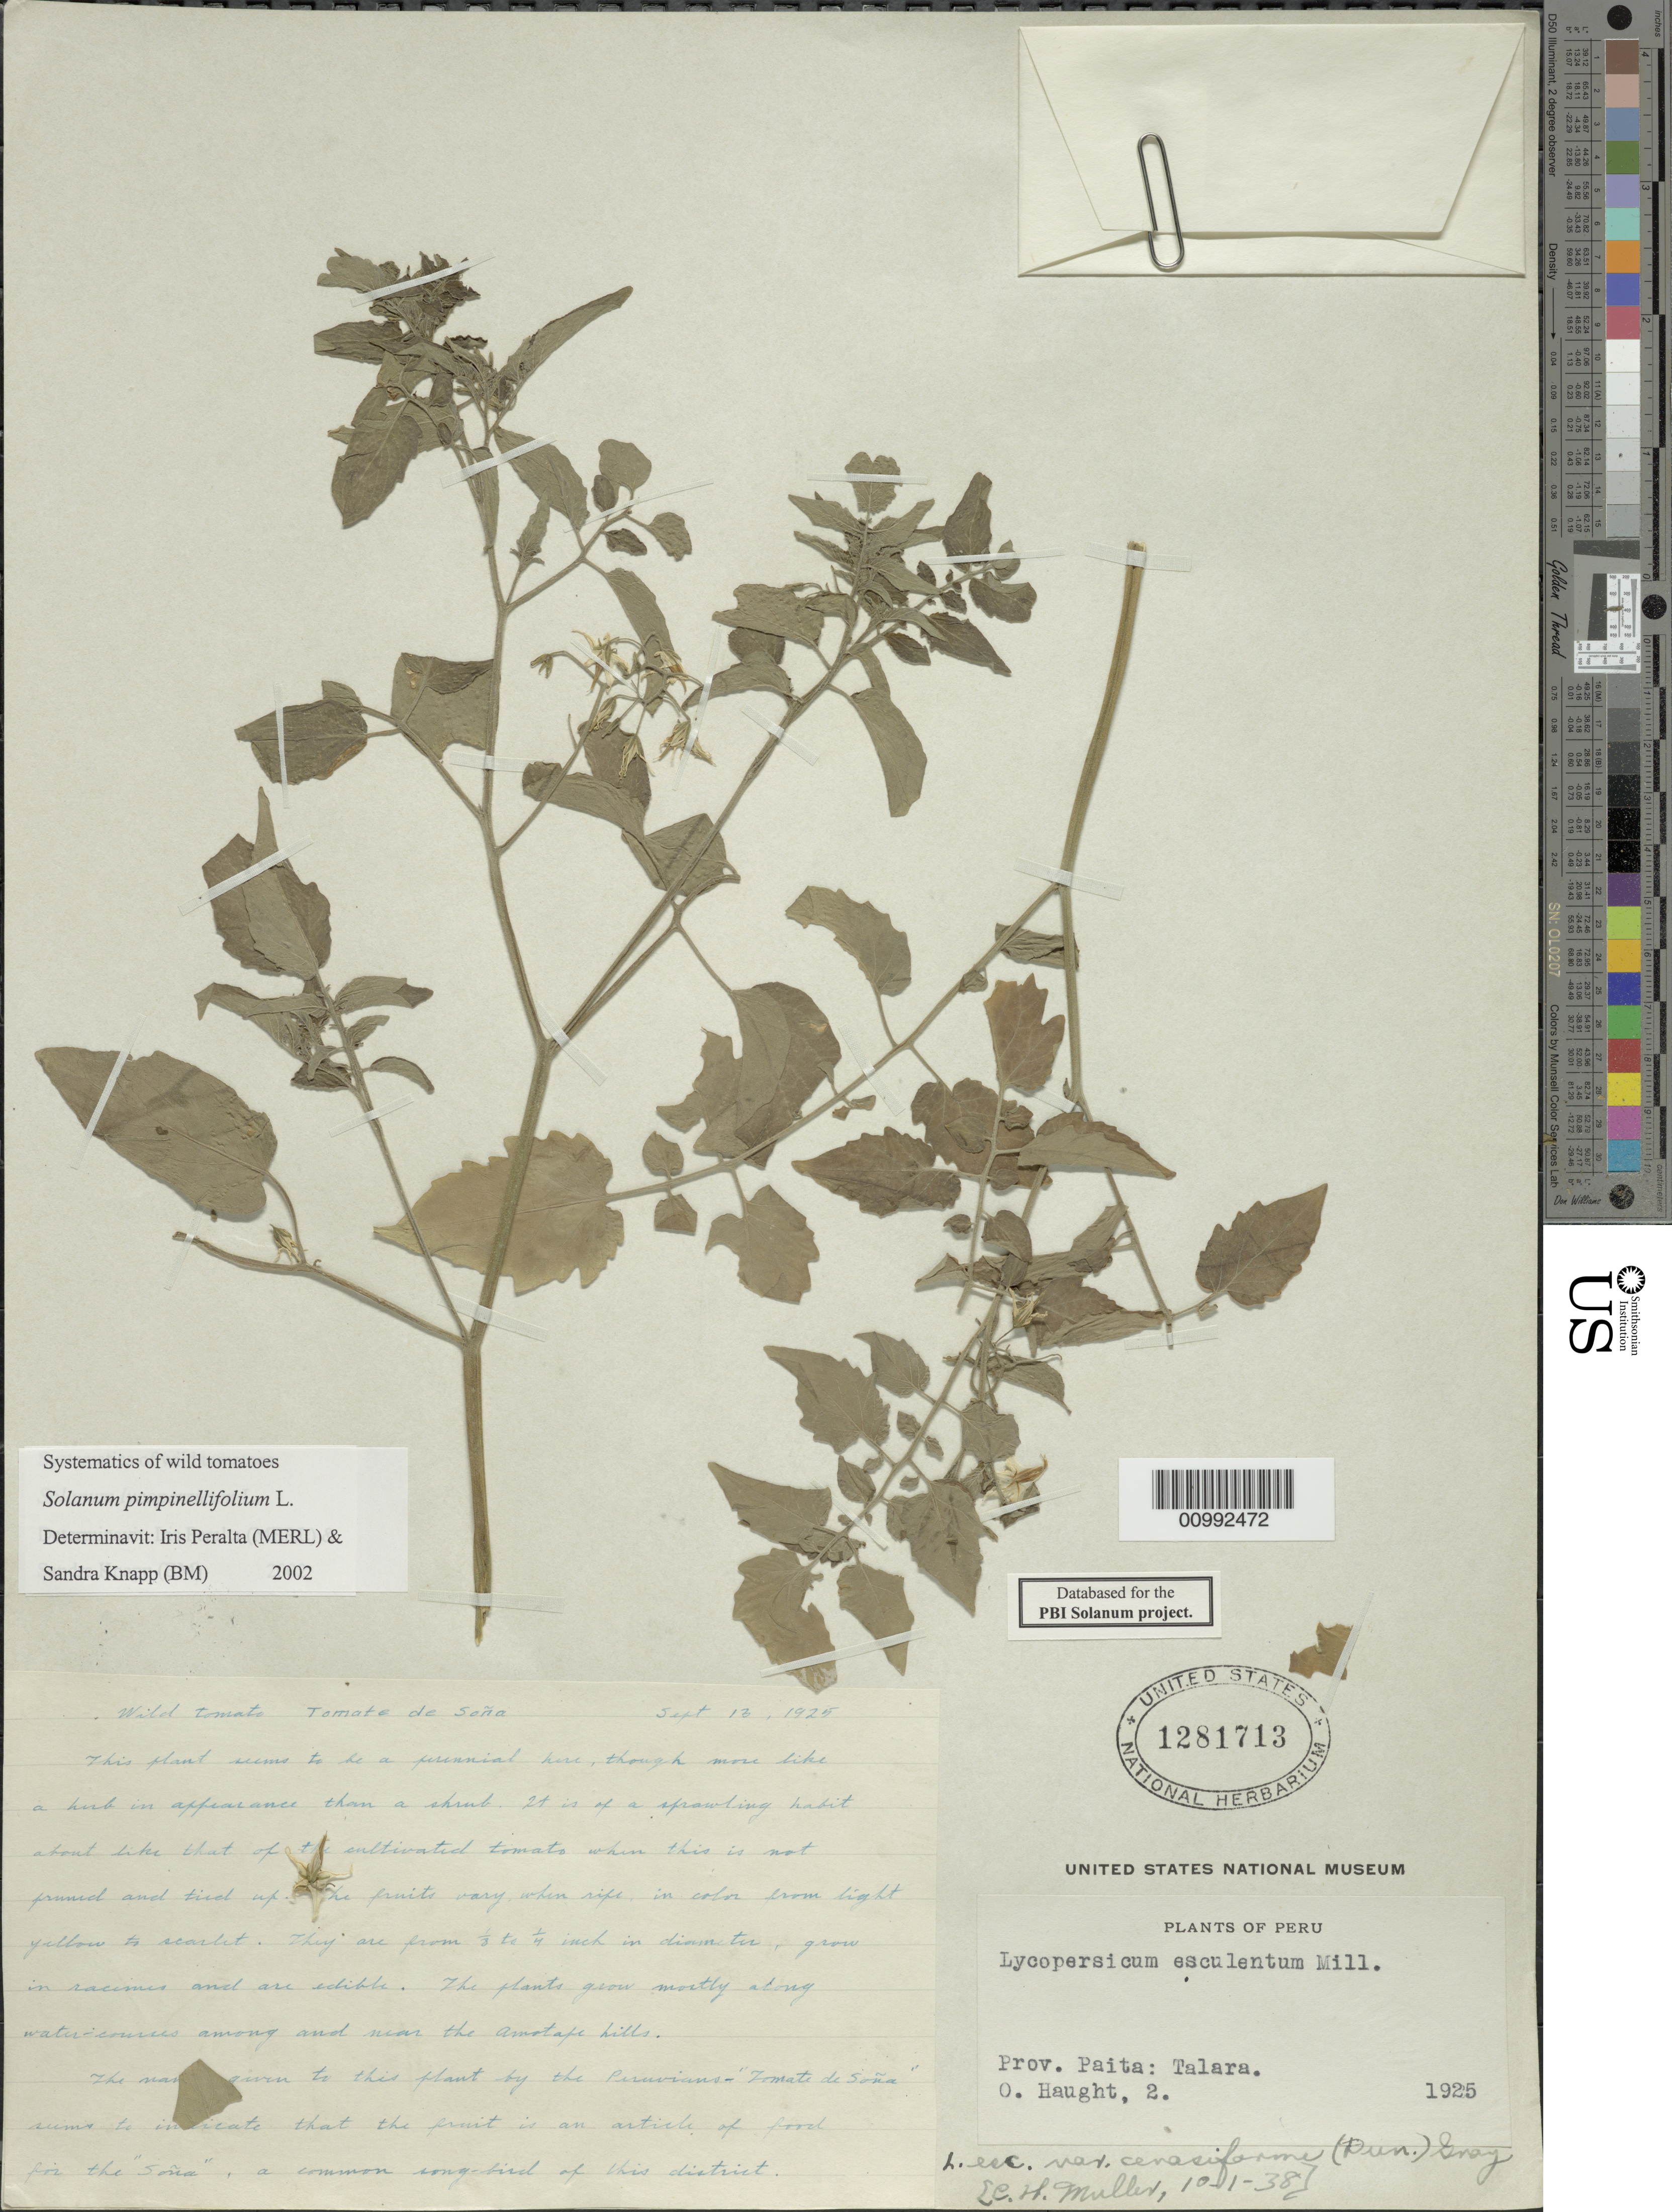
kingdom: Plantae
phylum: Tracheophyta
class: Magnoliopsida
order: Solanales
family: Solanaceae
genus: Solanum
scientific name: Solanum pimpinellifolium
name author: L.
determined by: Peralta, Iris E.; Knapp, S. D.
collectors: O. L. Haught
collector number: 2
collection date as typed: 13 Sep 1925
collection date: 1925-09-13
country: Peru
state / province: Piura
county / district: Paita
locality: Amotape Hills, near Talara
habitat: along watercourses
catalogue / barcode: US 1281713